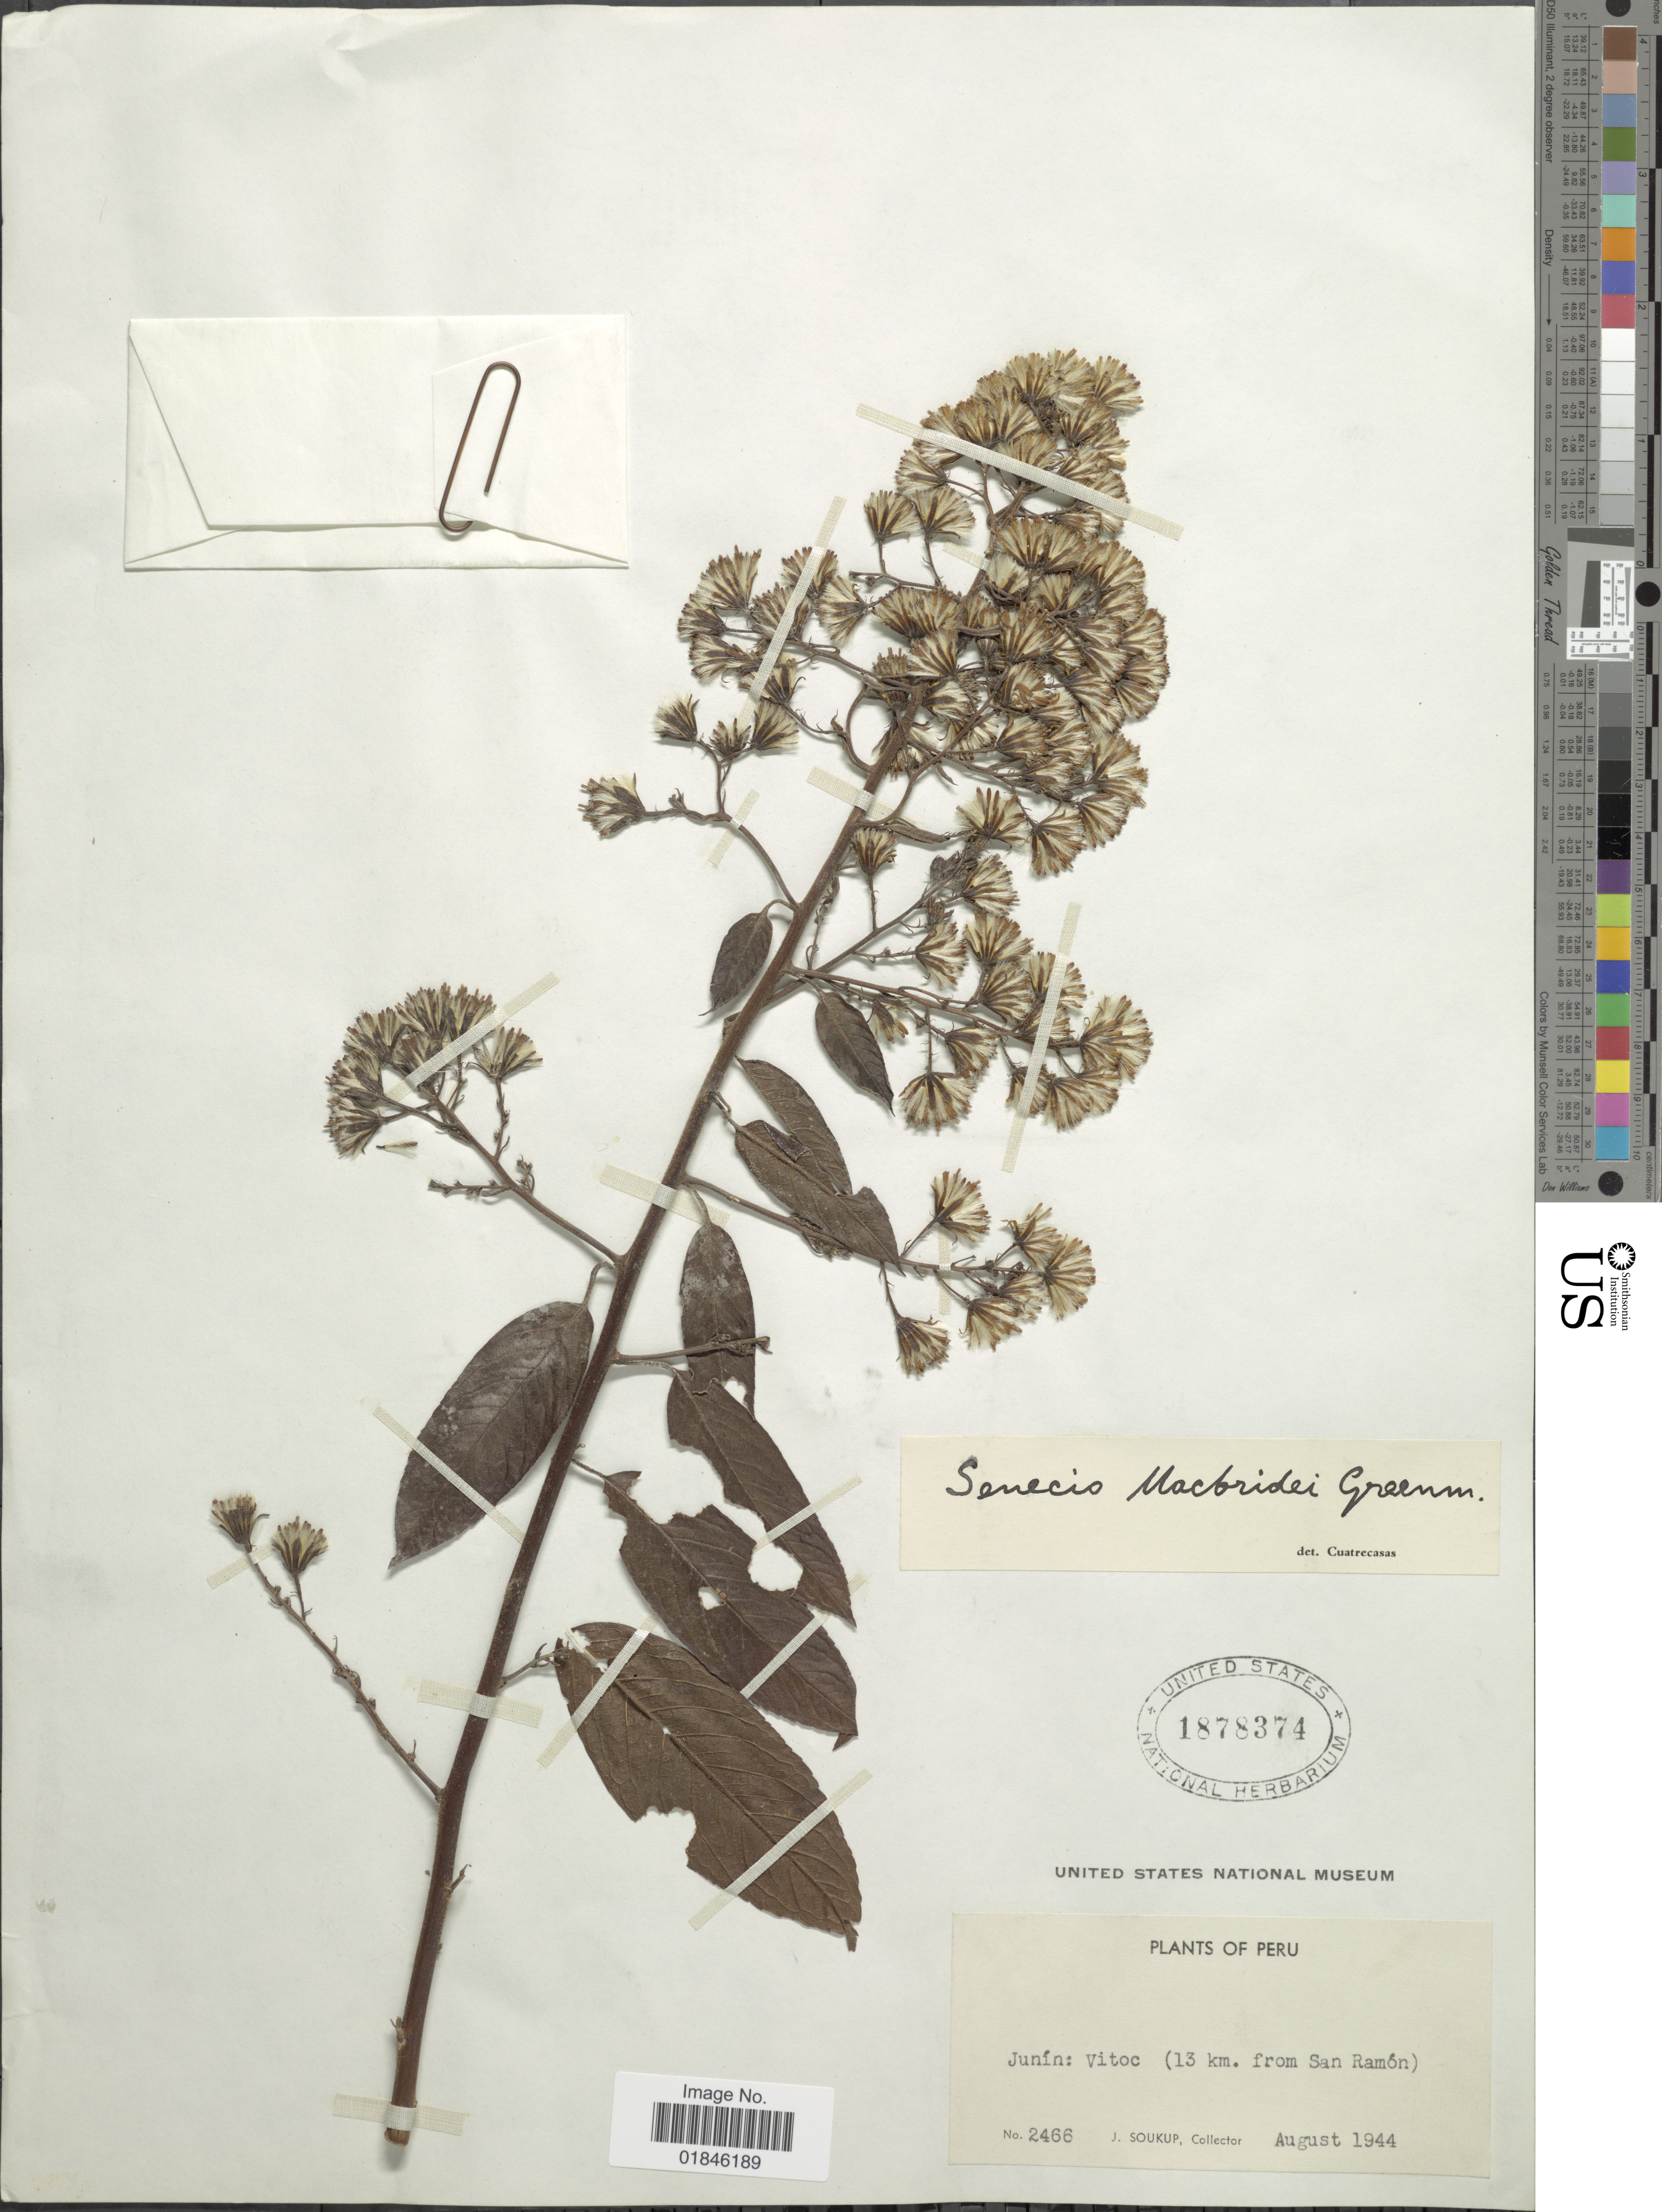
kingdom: Plantae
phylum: Tracheophyta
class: Magnoliopsida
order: Asterales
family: Asteraceae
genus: Pentacalia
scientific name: Pentacalia reflexa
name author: (Kunth) Cuatrec.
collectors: J. Soukup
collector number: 2466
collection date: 1944-08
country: Peru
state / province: Junín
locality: Junín: Vitoc (13 km. from San Ramón)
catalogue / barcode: US 1878374